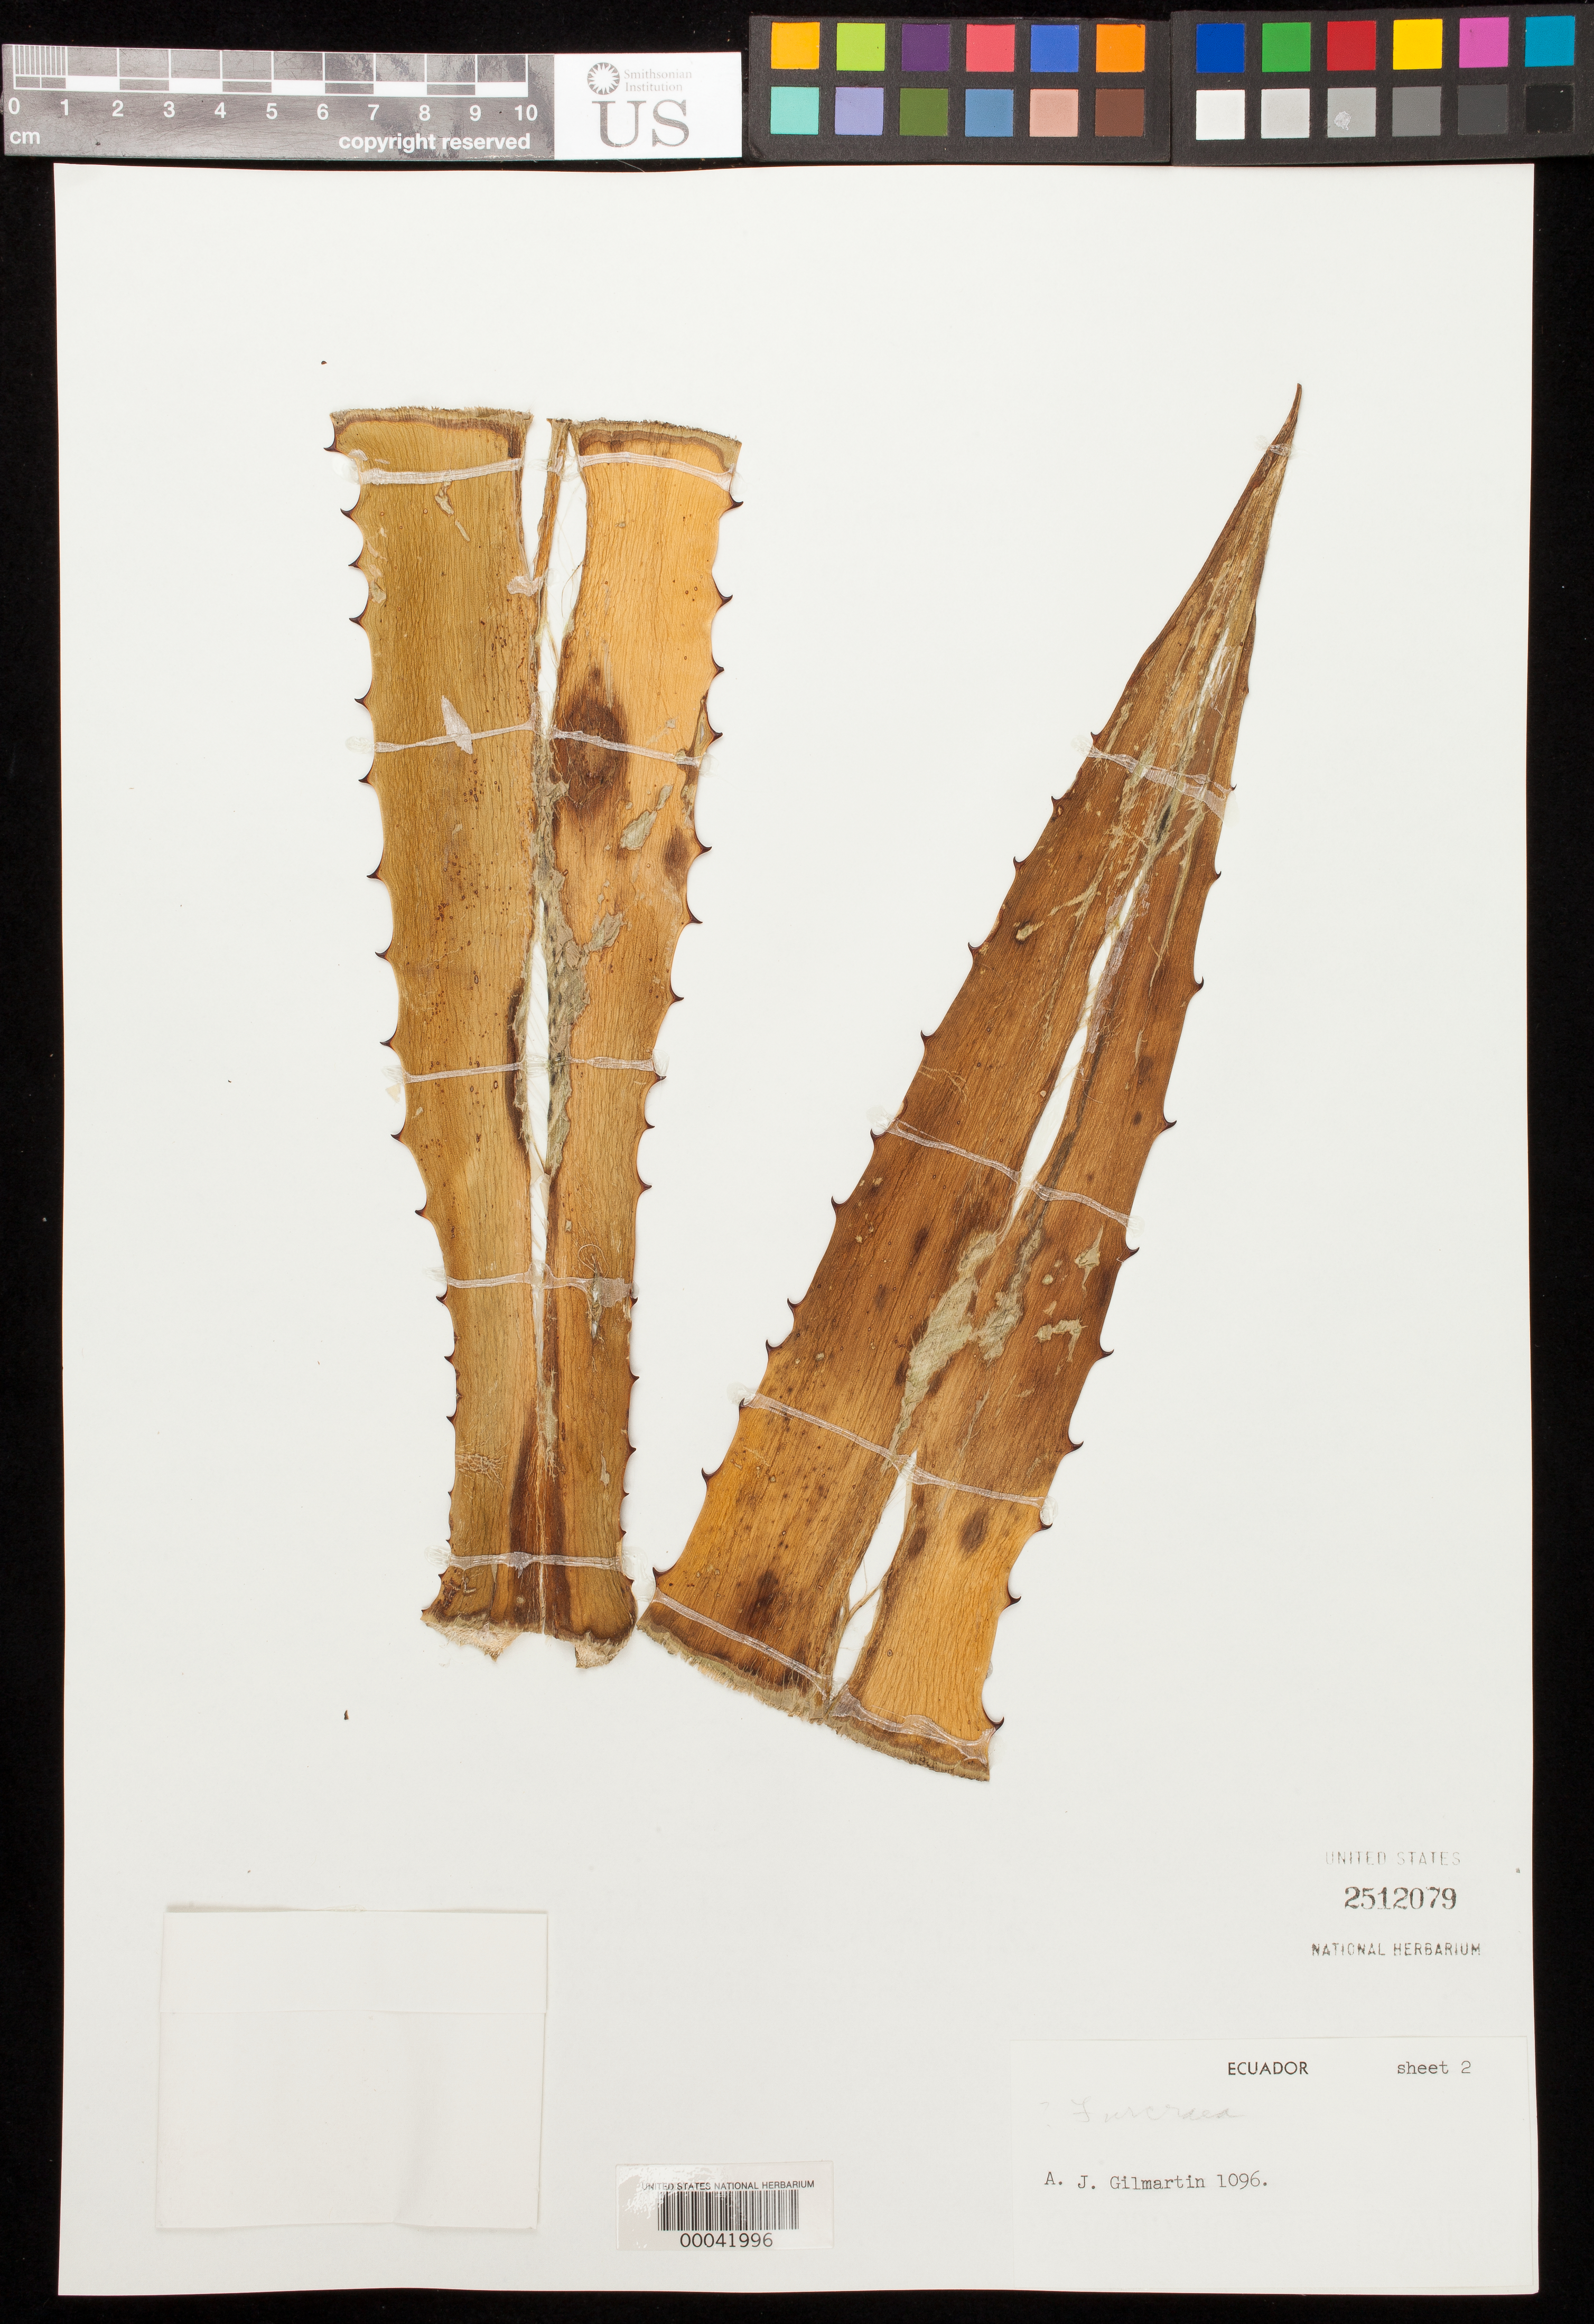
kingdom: Plantae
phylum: Tracheophyta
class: Liliopsida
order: Asparagales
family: Asparagaceae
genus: Furcraea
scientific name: Furcraea sp.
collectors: A. J. Gilmartin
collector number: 1096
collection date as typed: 07 Aug 1965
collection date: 1965-08-07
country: Ecuador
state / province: Tungurahua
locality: Ambato-banos, km 46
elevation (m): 2000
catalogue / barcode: US 2512079